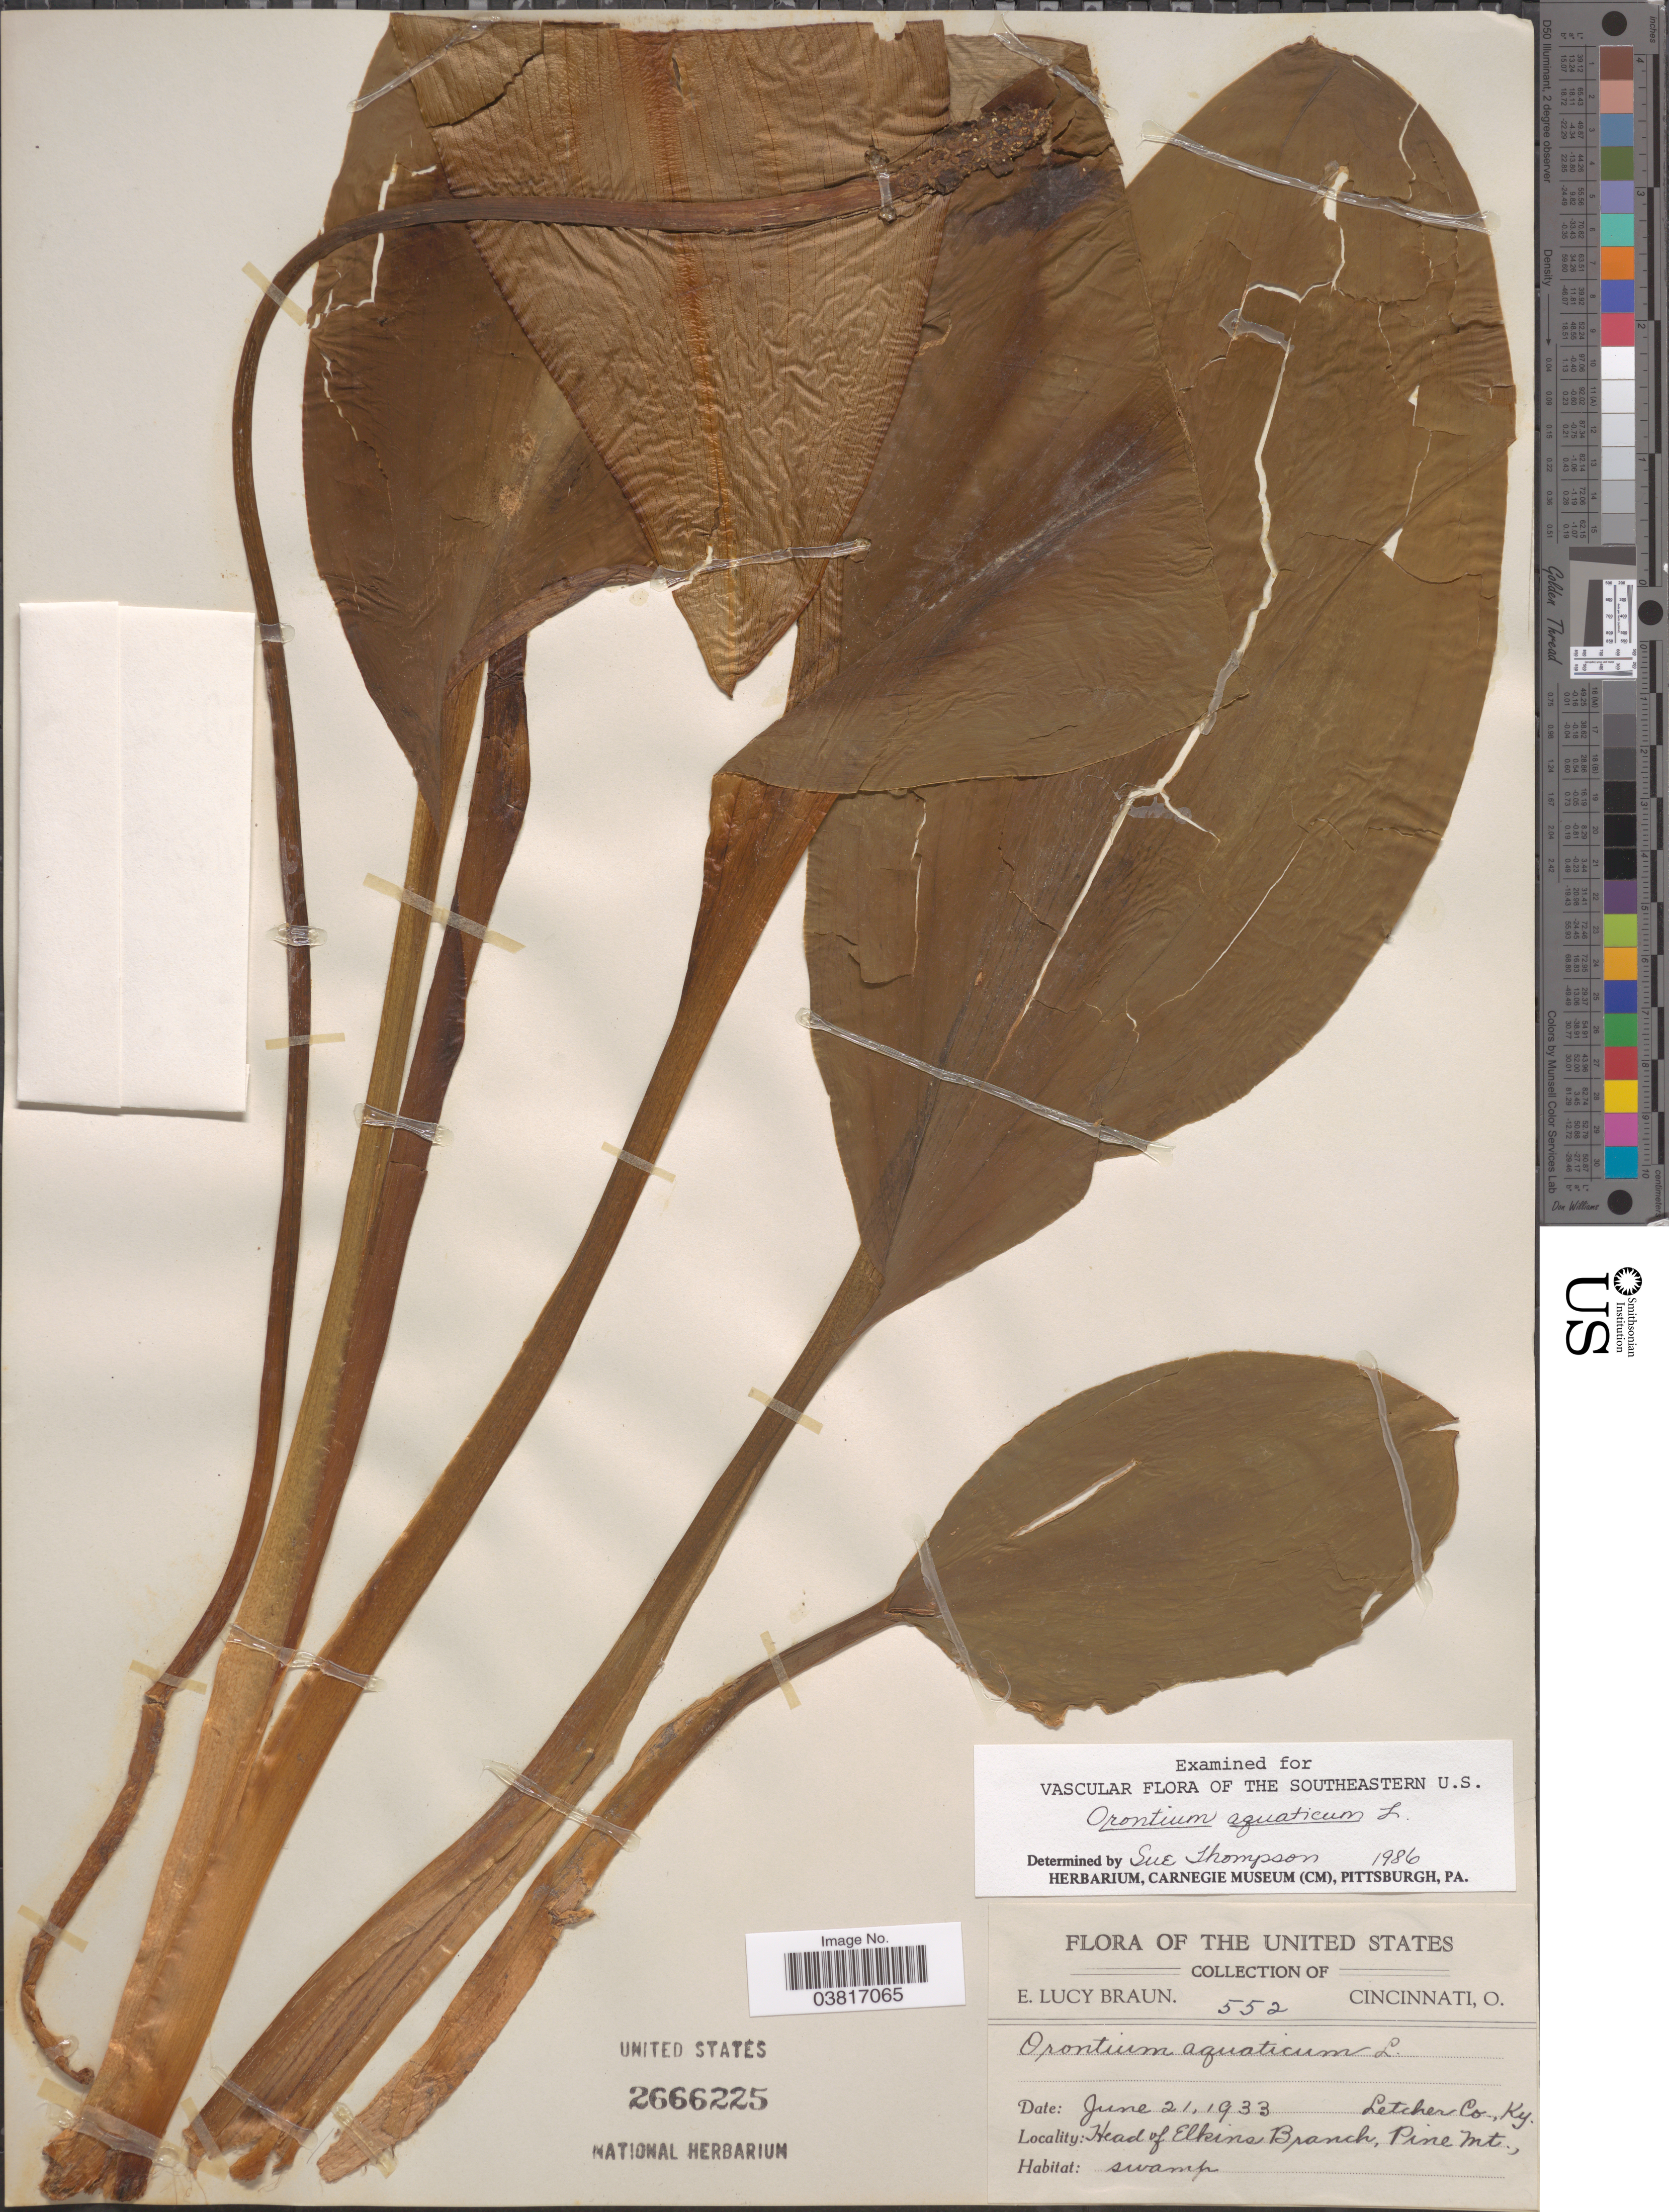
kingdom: Plantae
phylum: Tracheophyta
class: Liliopsida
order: Alismatales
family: Araceae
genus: Orontium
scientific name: Orontium aquaticum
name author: L.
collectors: E. L. Braun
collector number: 552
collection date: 1933-06-21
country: United States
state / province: Kentucky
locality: Letcher Co. Head of Elkins Branch, Pine Mt.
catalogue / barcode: US 2666225